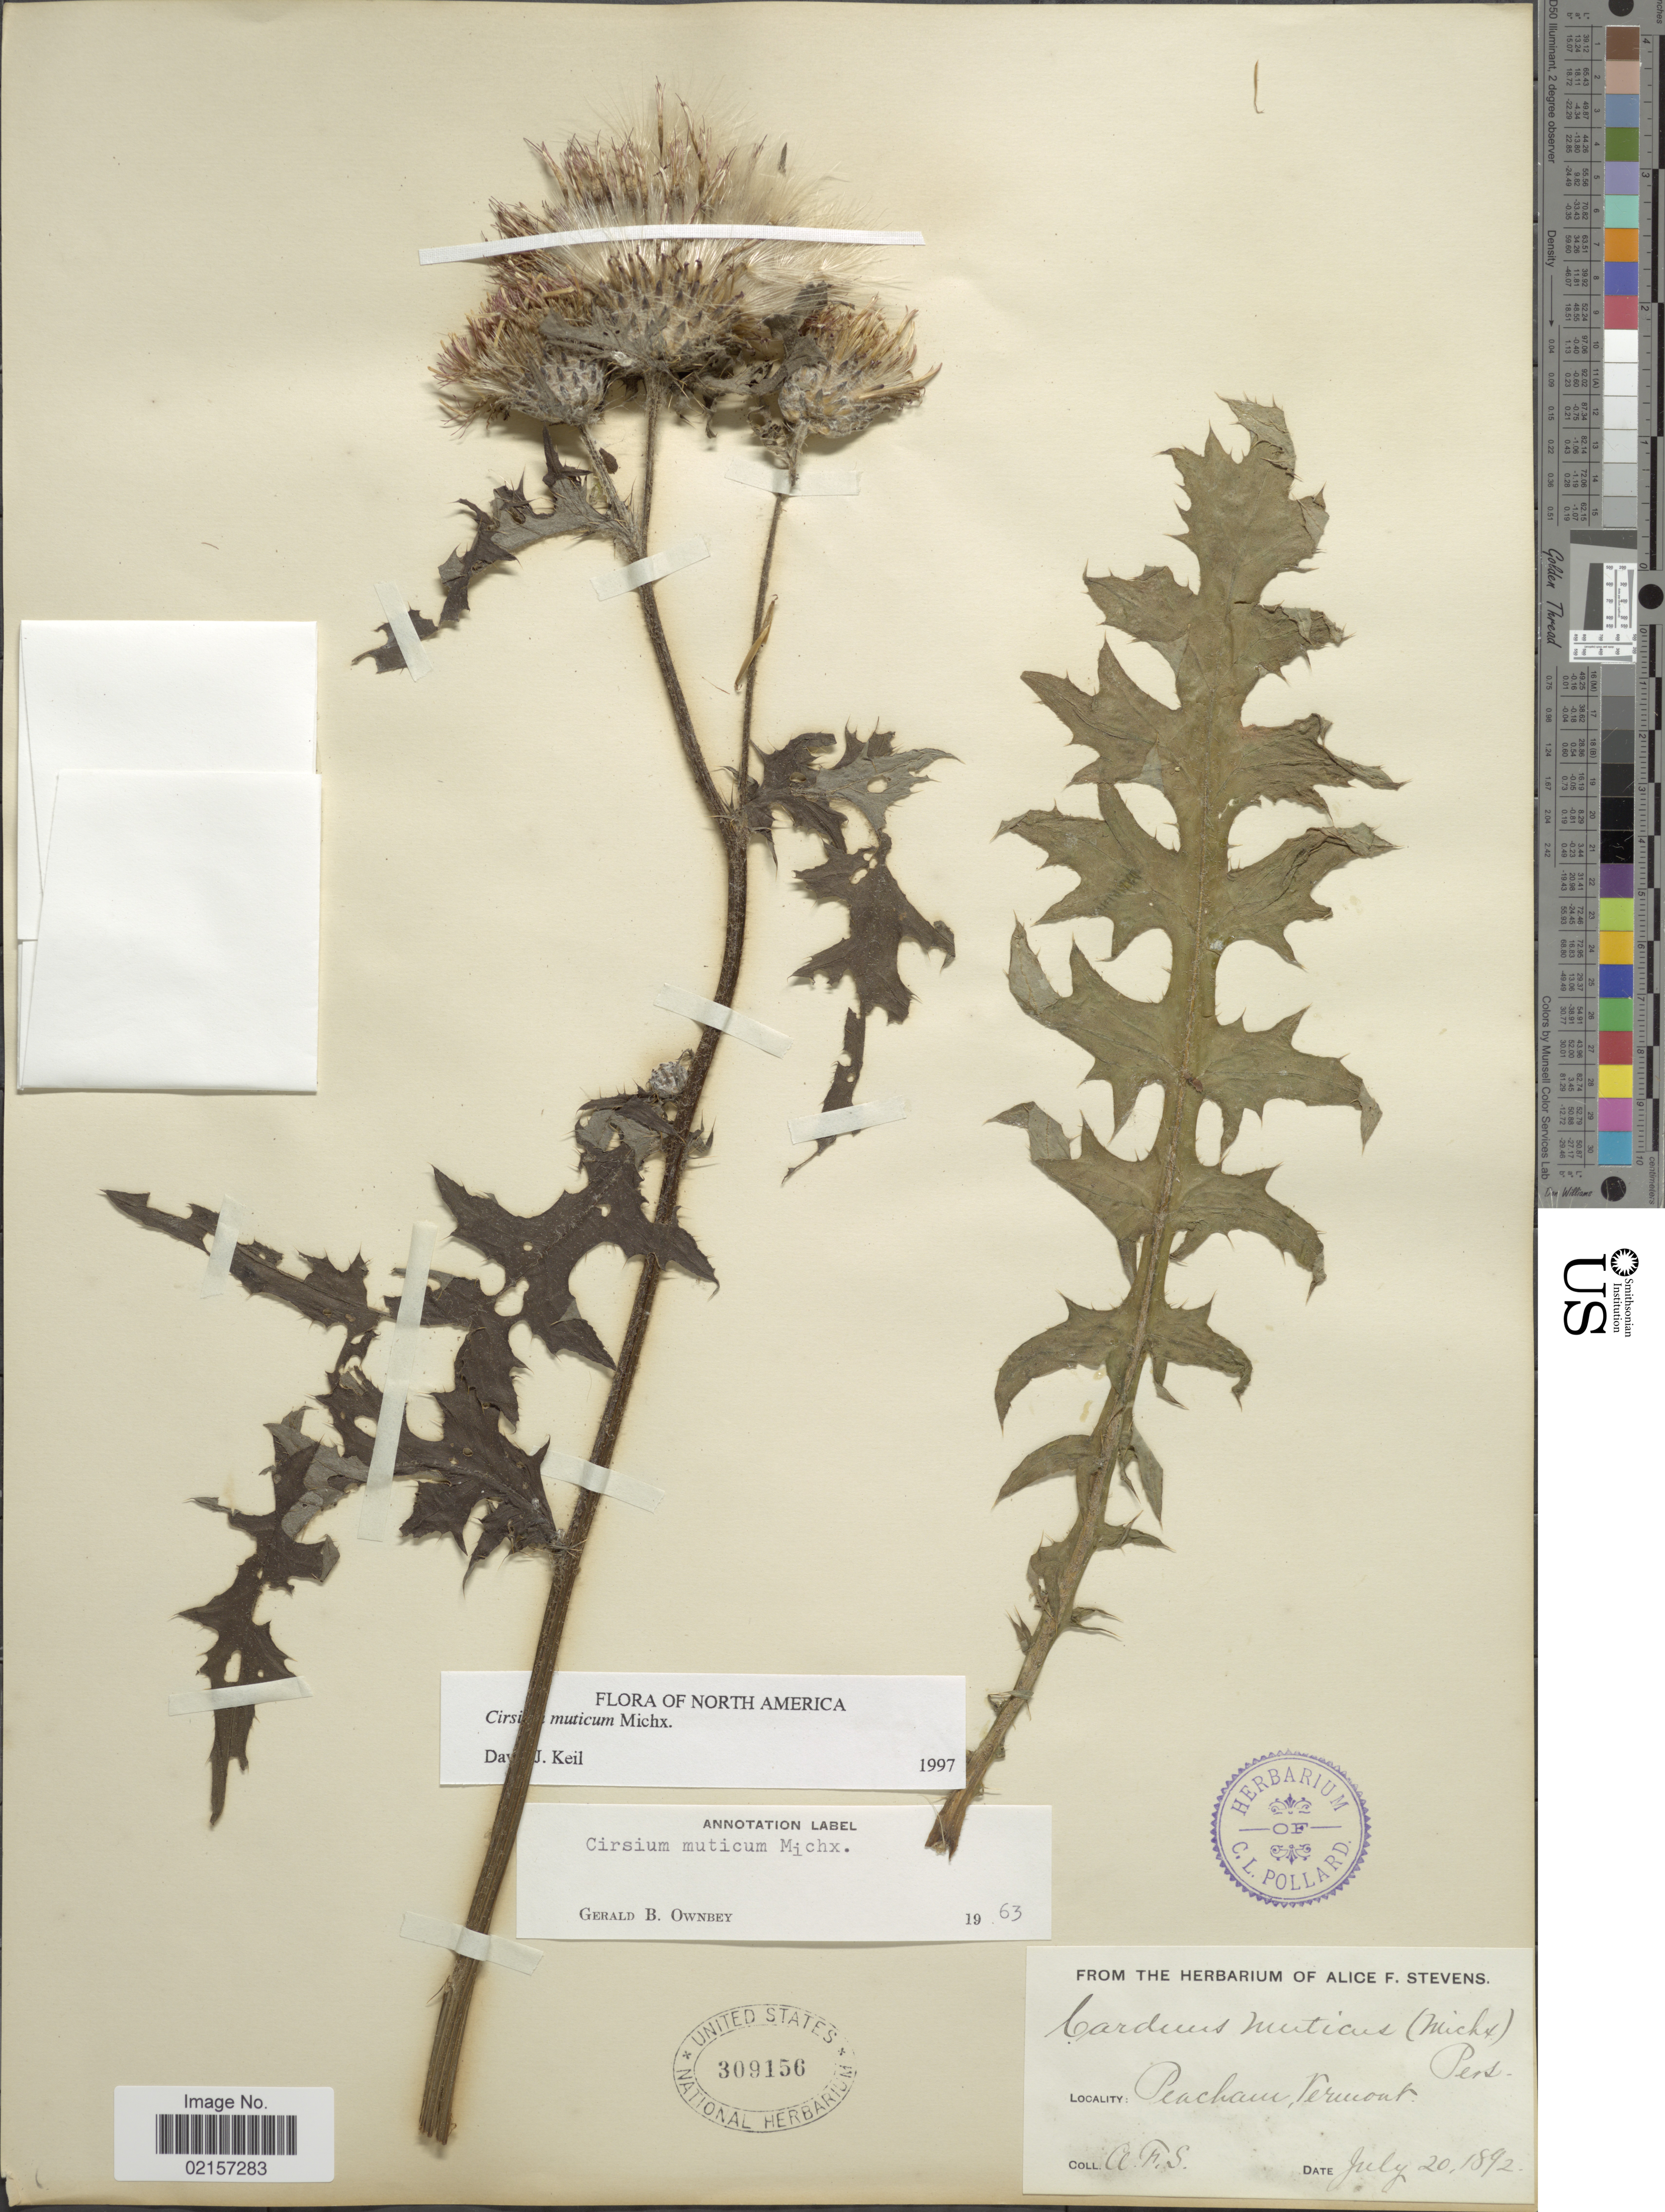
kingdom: Plantae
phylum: Tracheophyta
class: Magnoliopsida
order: Asterales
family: Asteraceae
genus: Cirsium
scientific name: Cirsium muticum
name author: Michx.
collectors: A. Stevens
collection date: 1892-07-20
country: United States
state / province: Vermont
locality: Peacham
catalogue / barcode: US 309156